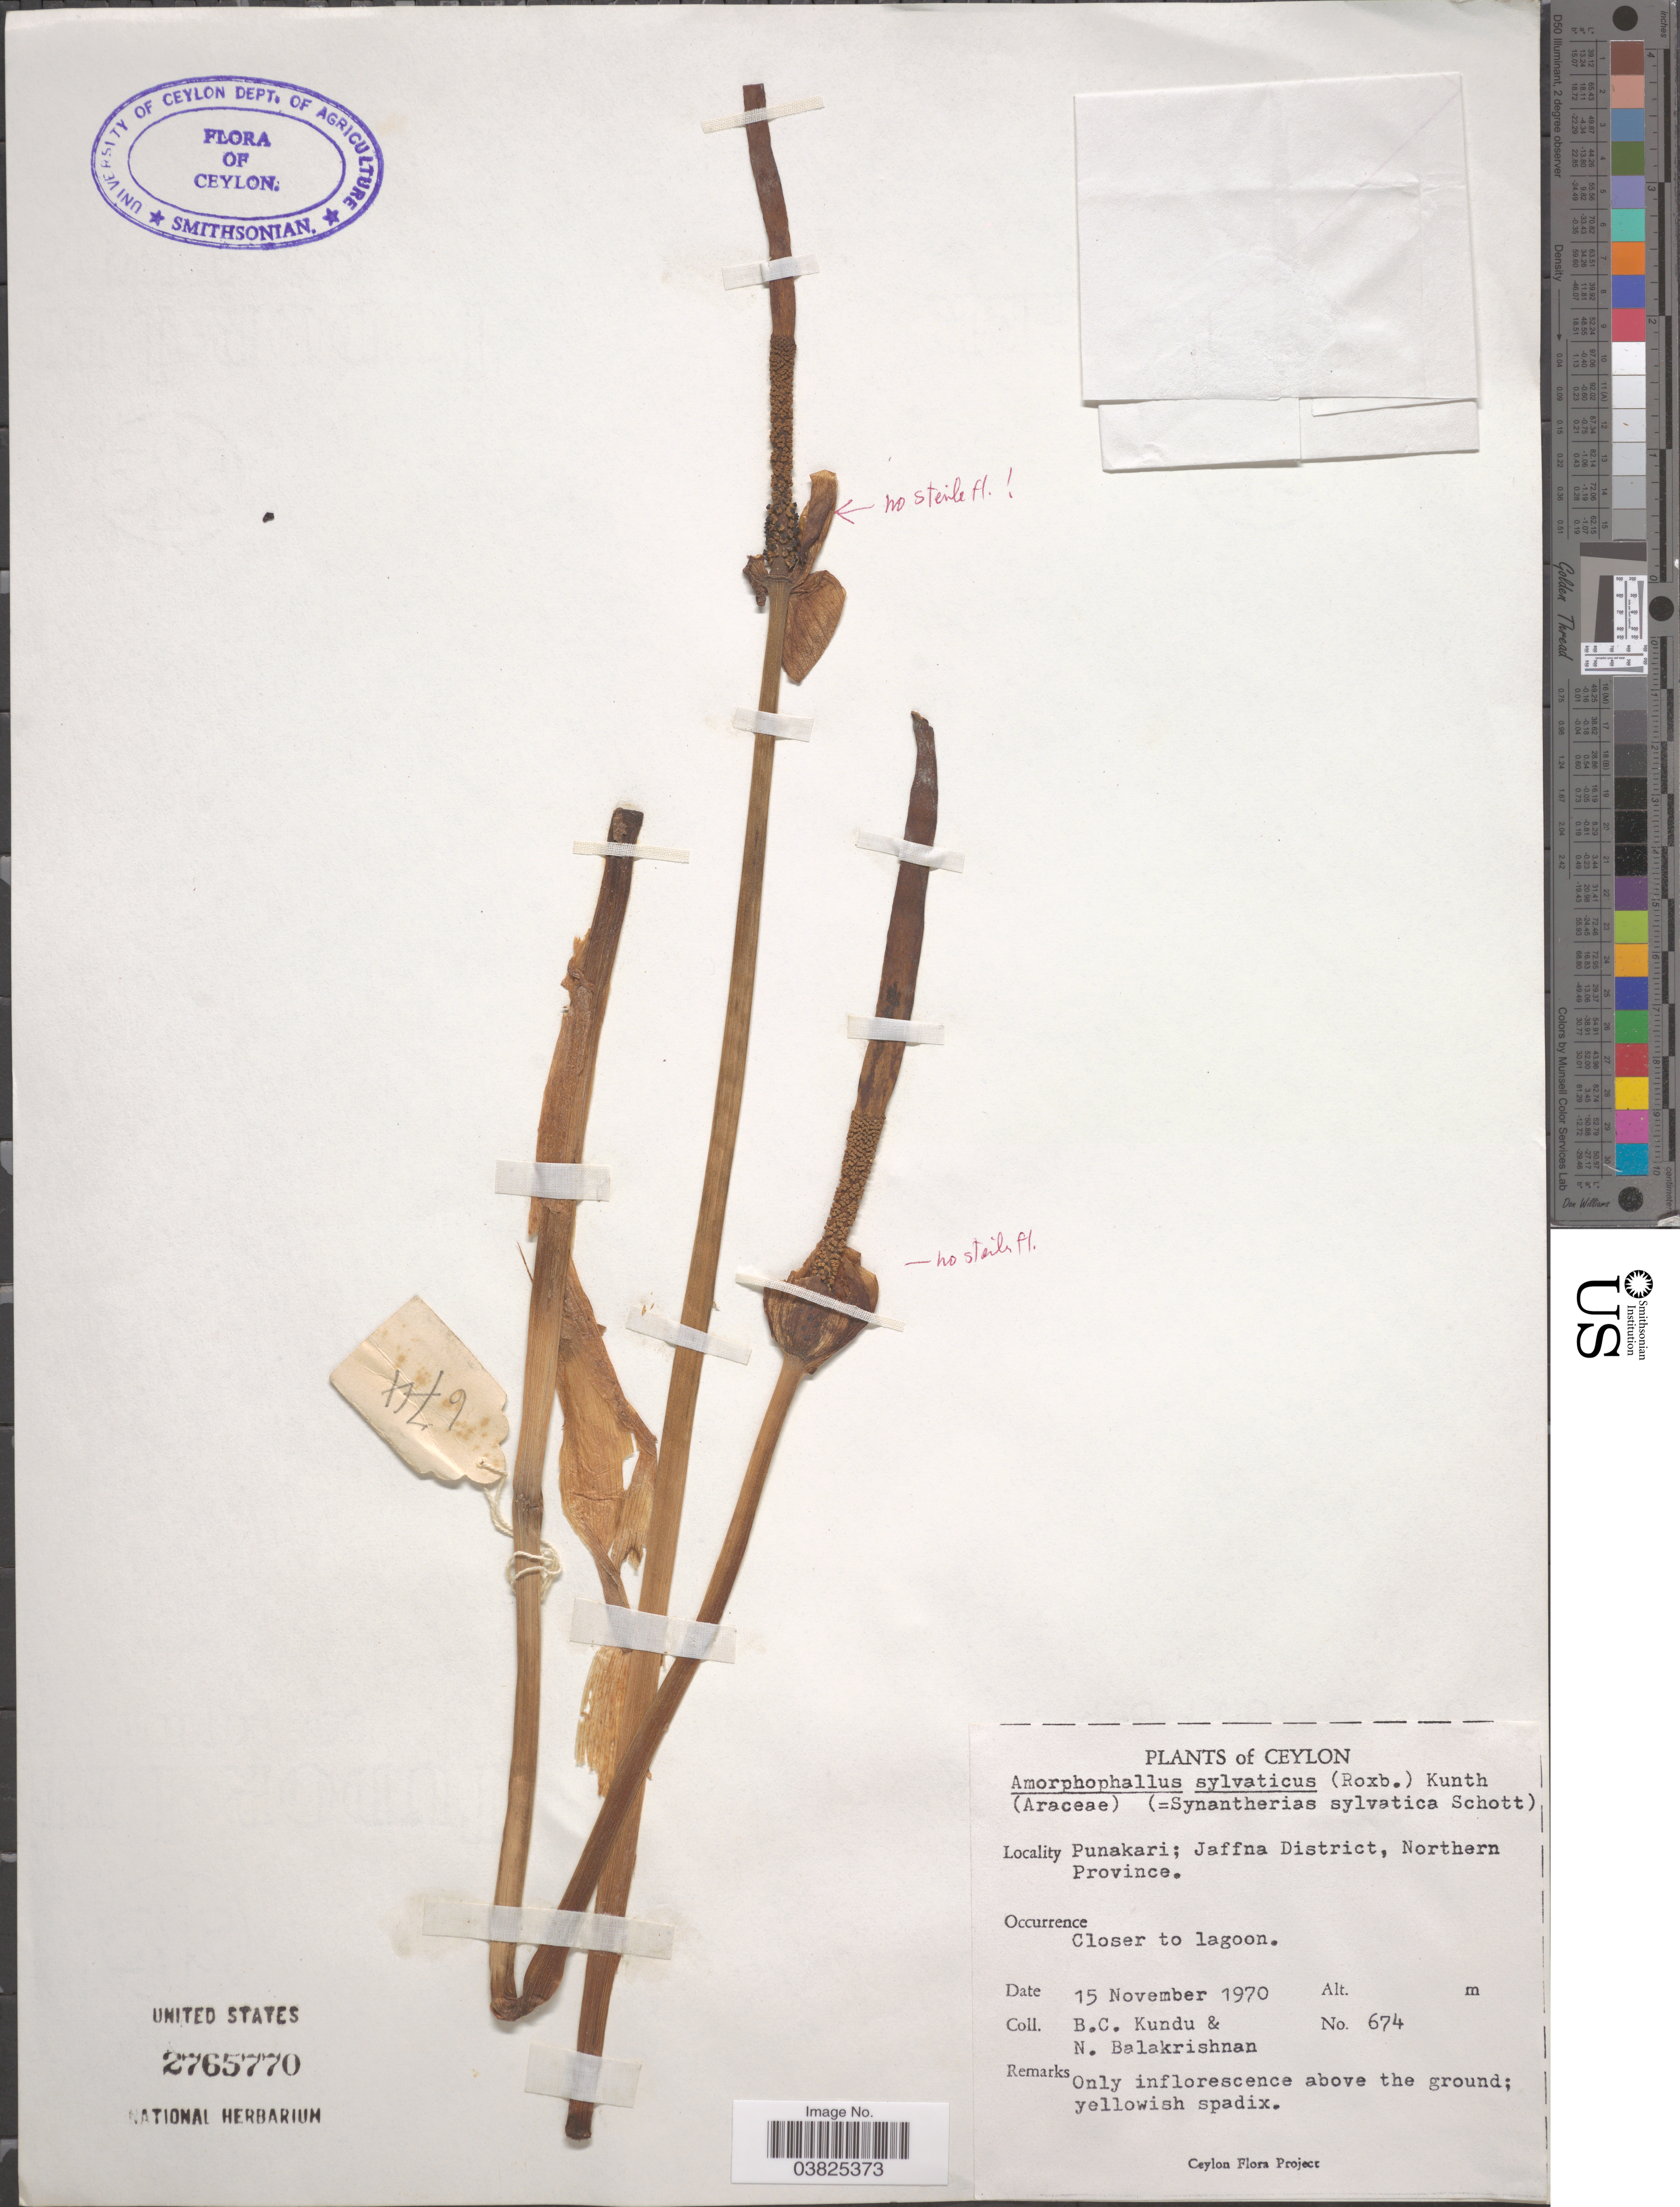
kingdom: Plantae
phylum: Tracheophyta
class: Liliopsida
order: Alismatales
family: Araceae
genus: Amorphophallus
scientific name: Amorphophallus sylvaticus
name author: (Roxb.) Kunth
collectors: B. C. Kundu & N. Balakrishnan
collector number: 674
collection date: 1970-11-15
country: Sri Lanka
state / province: Northern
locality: Ceylon. Punakari; Jaffna District. Closer to lagoon.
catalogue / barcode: US 2765770